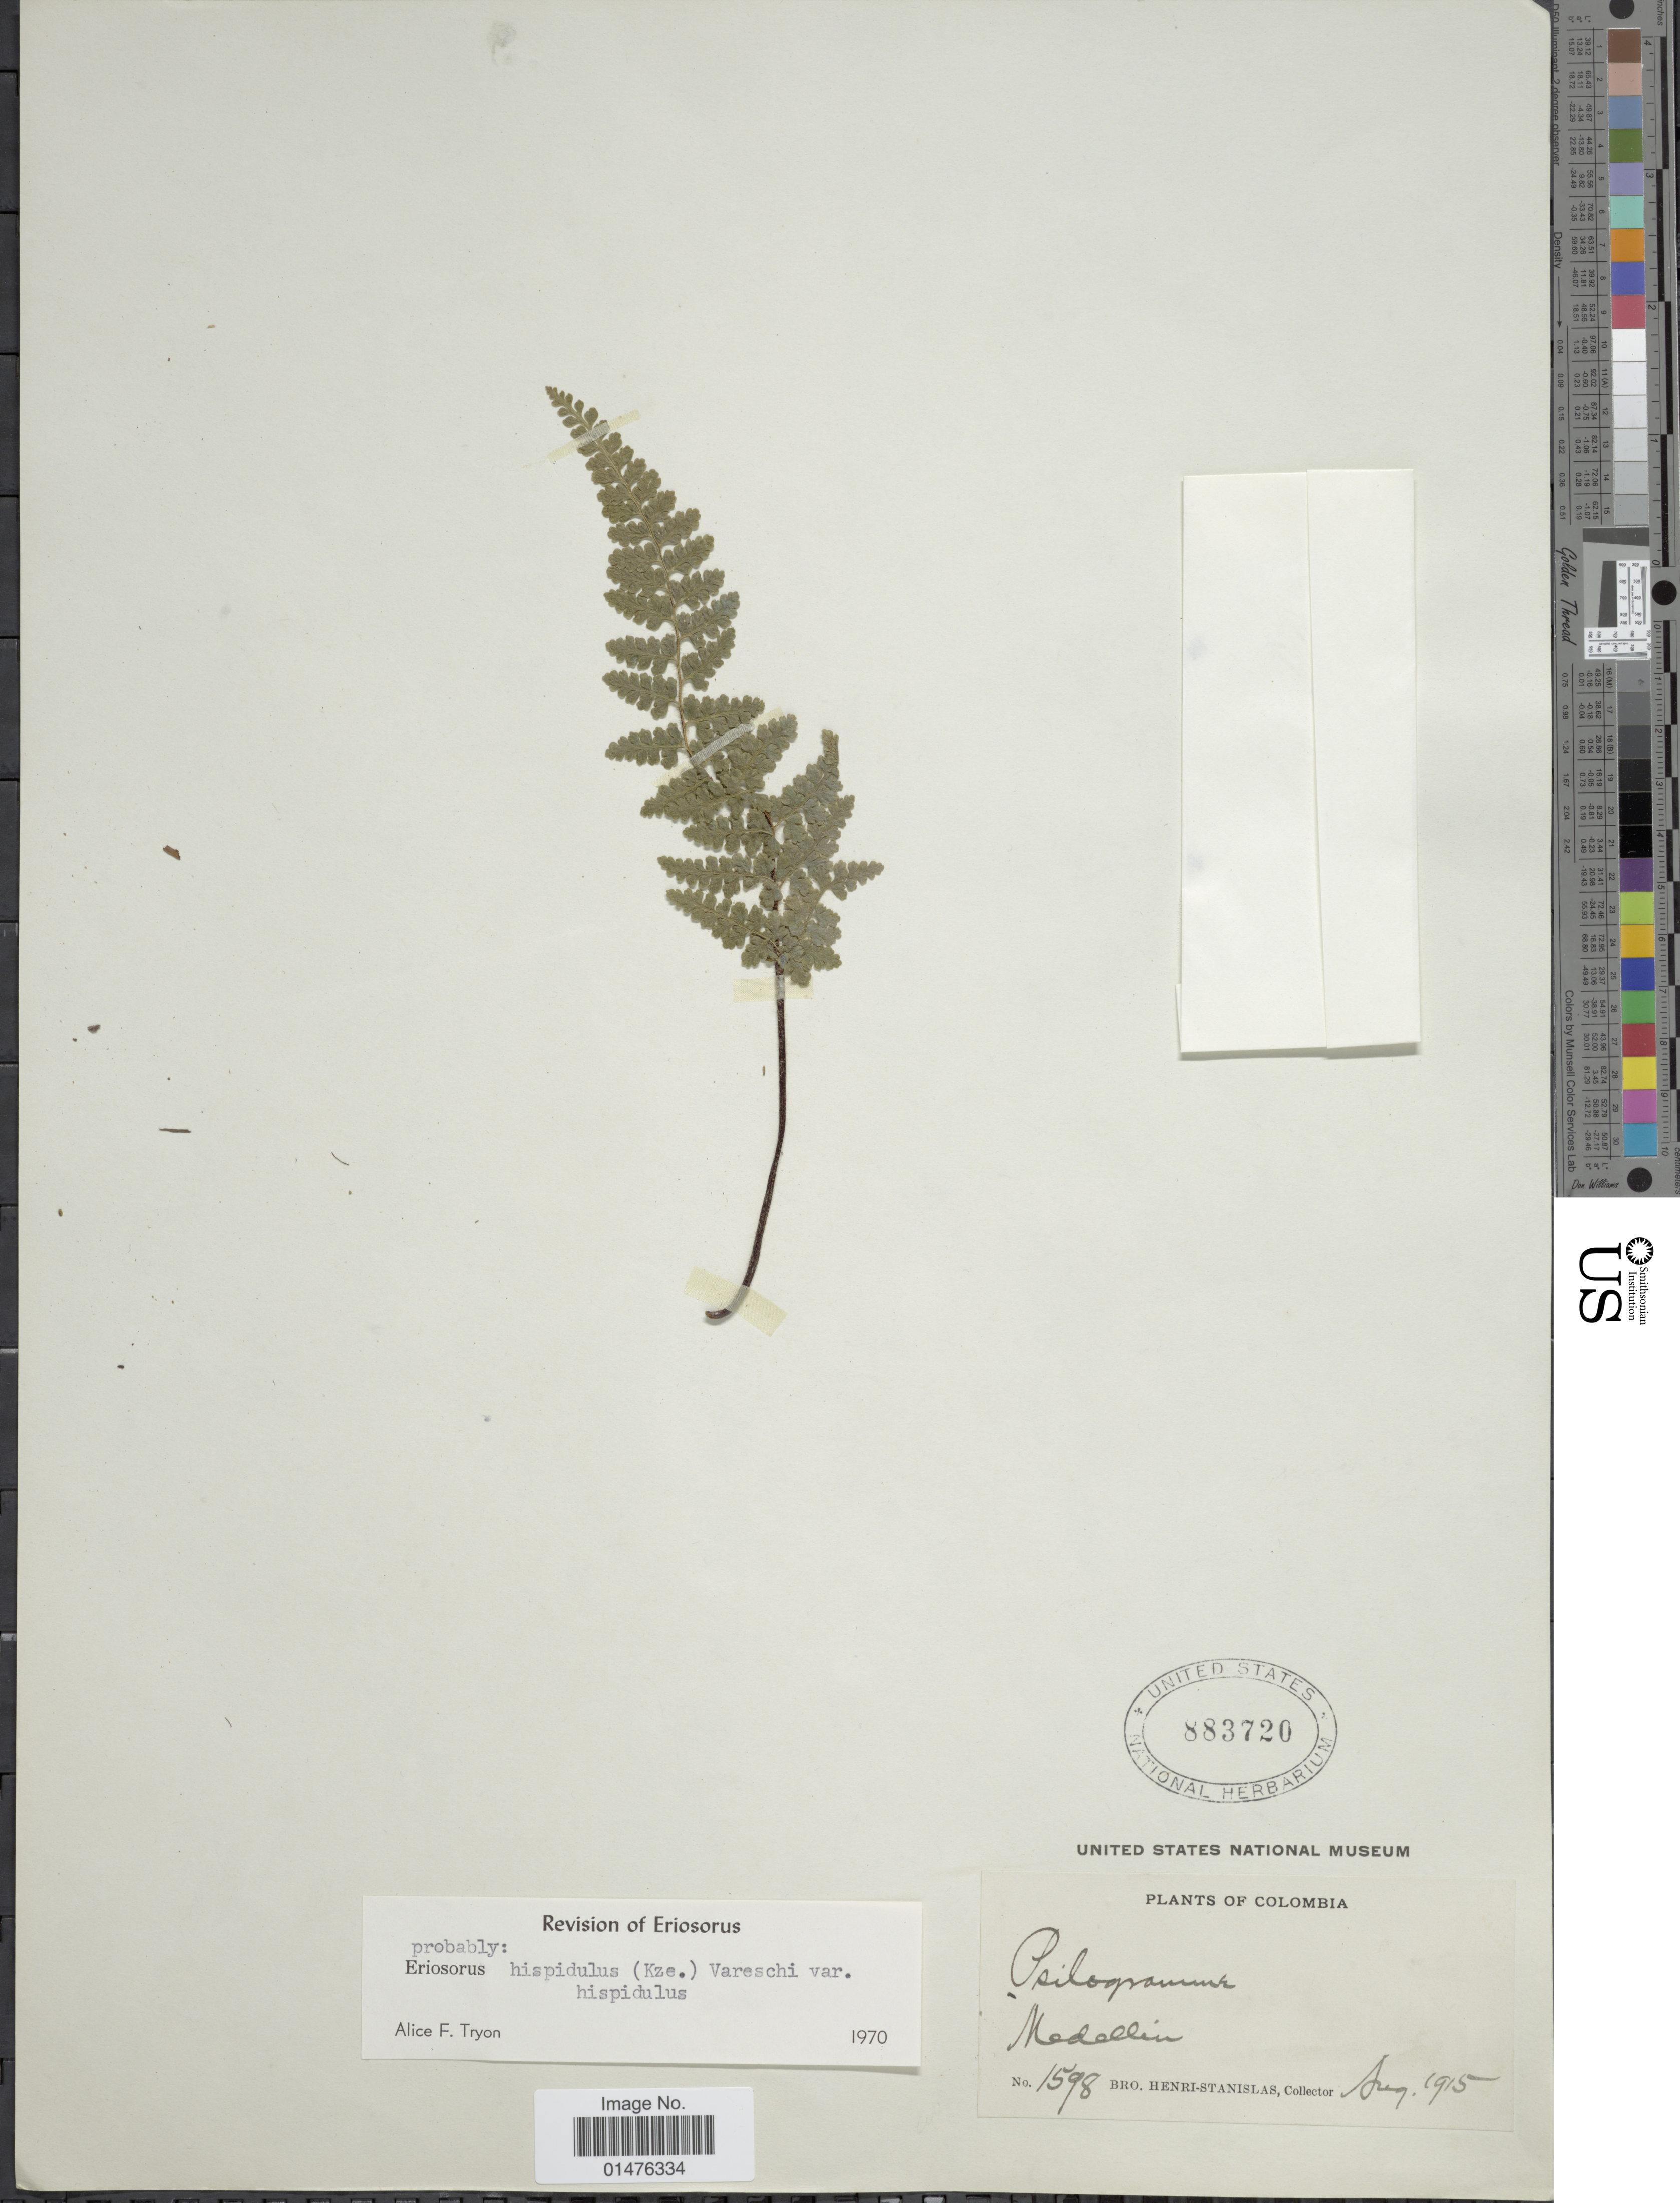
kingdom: Plantae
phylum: Tracheophyta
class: Polypodiopsida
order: Polypodiales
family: Pteridaceae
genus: Jamesonia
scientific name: Jamesonia hispidula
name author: Kunze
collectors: Henri-Stanislas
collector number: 1598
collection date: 1915-08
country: Colombia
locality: Medellin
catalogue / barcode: US 883720